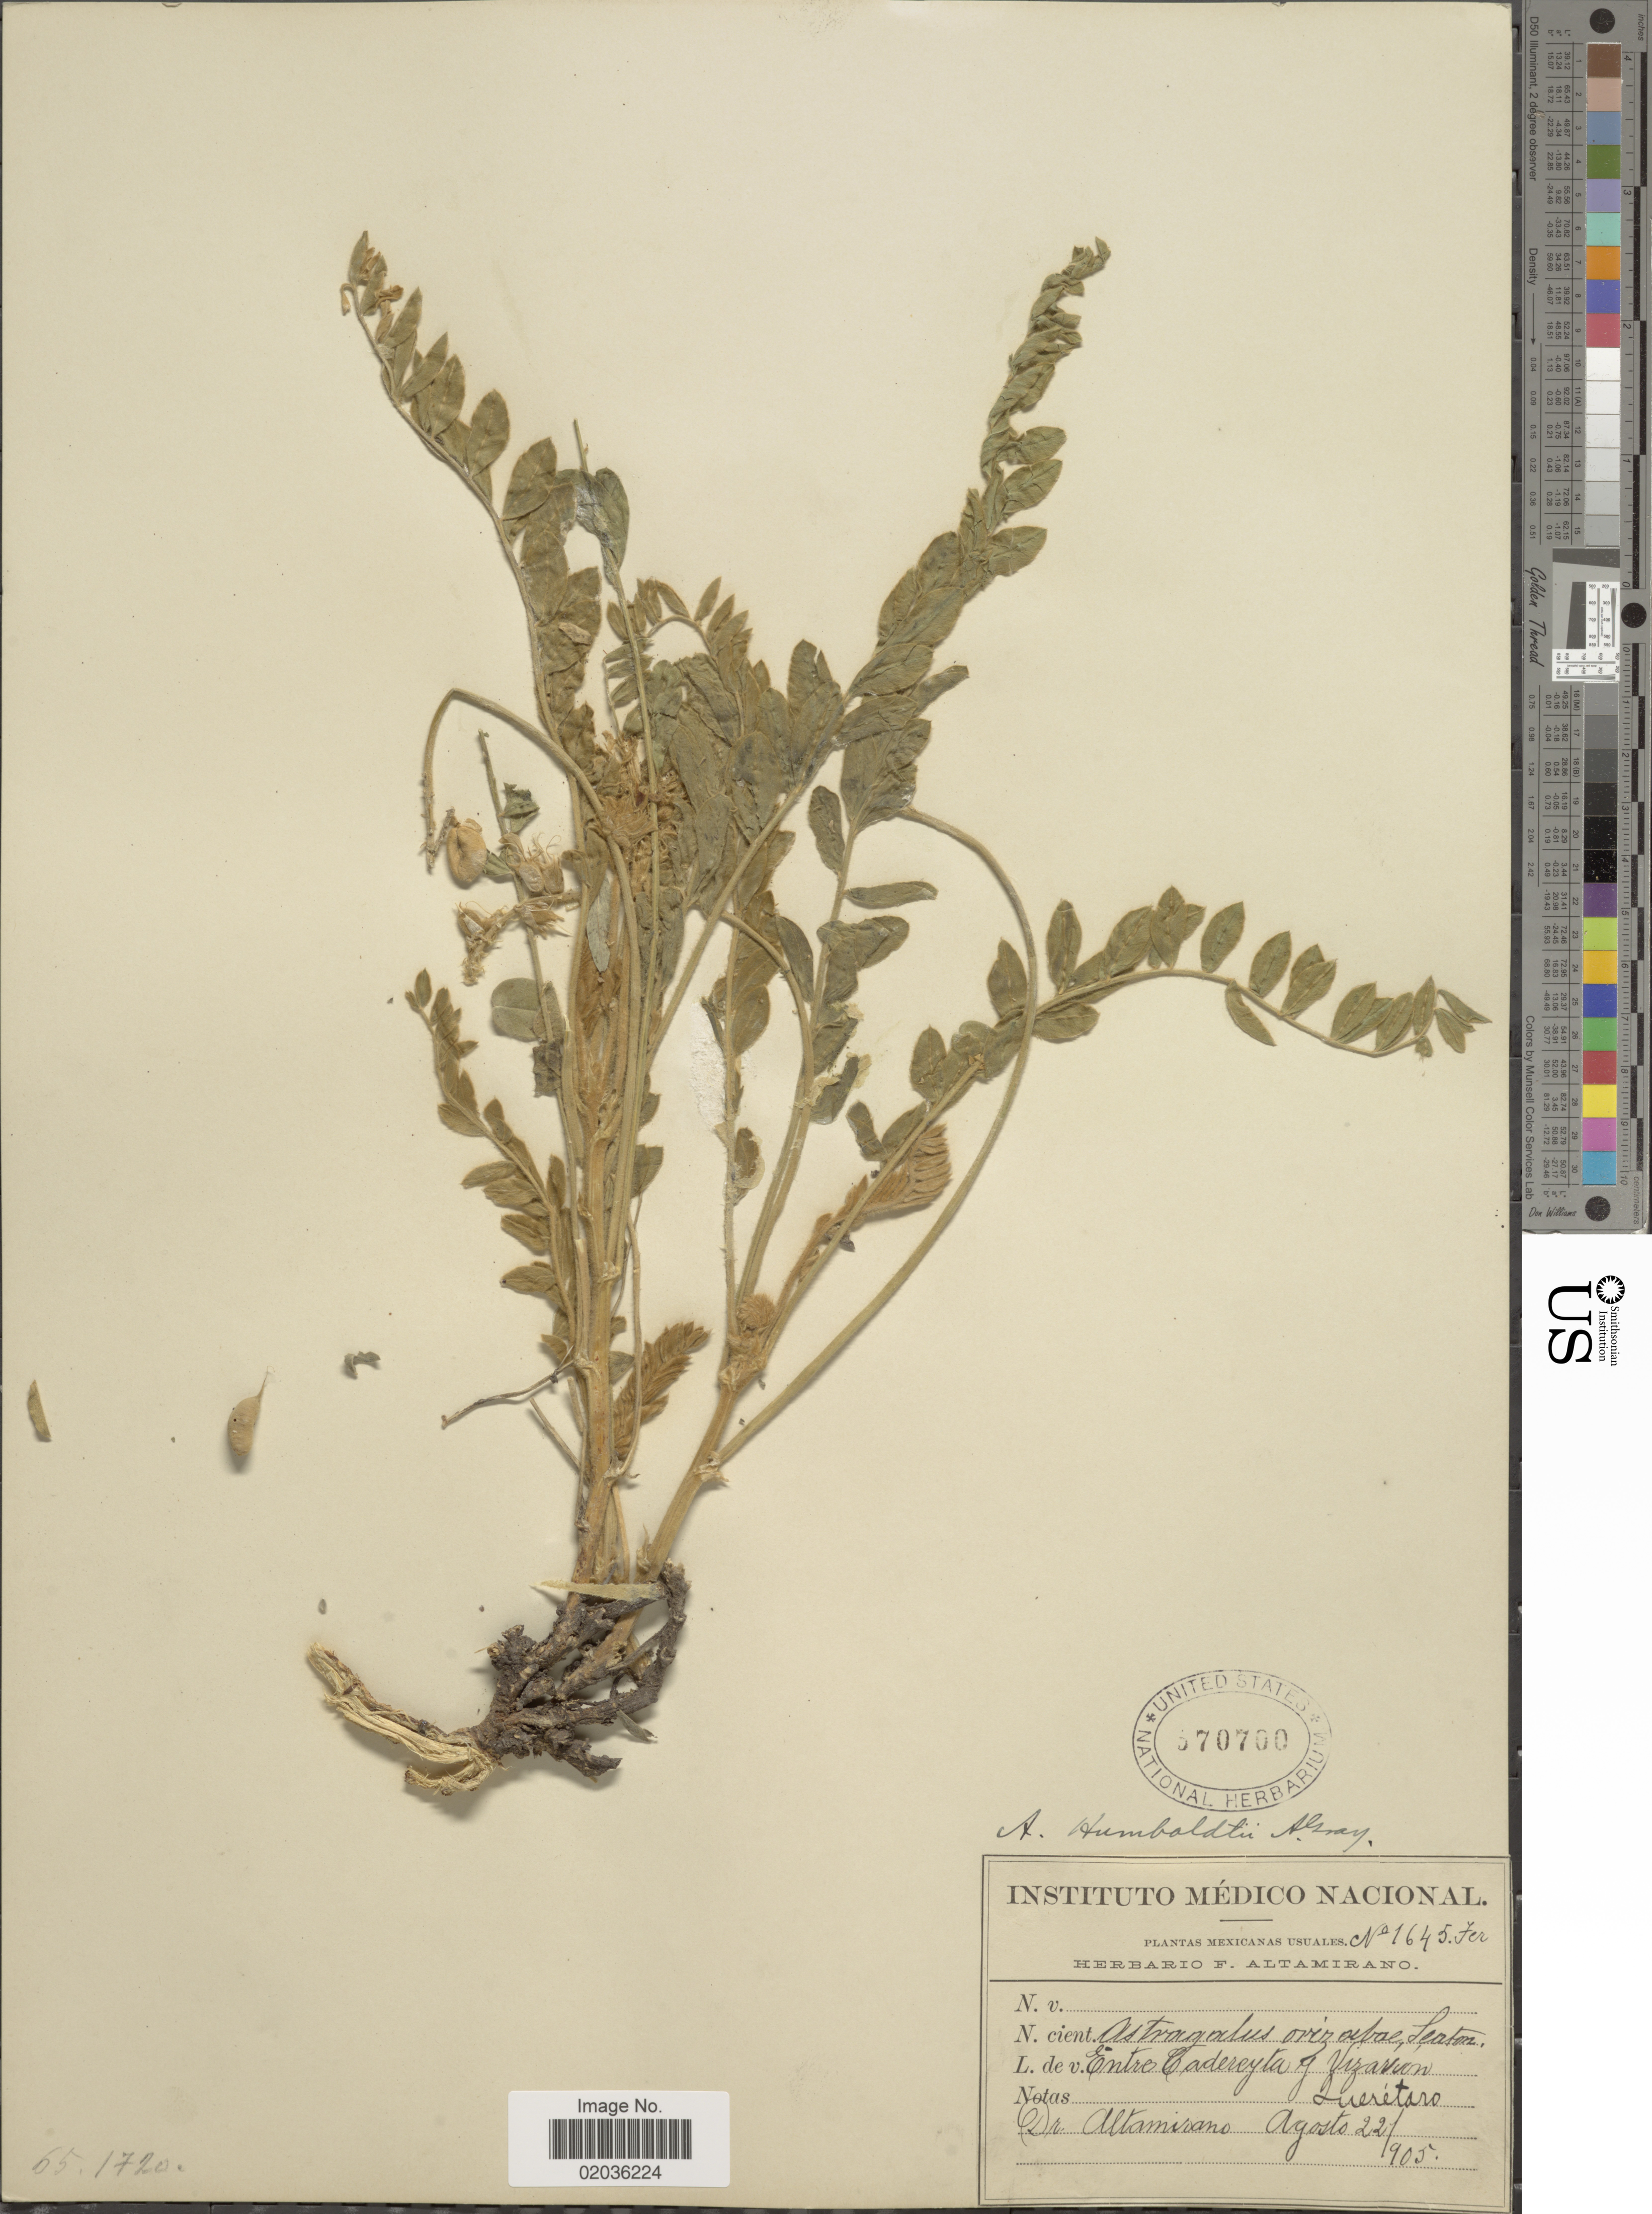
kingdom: Plantae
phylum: Tracheophyta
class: Magnoliopsida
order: Fabales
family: Fabaceae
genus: Astragalus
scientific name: Astragalus mollissimus var. irolanus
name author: (M.E. Jones) Barneby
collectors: F. Altamirano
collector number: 1645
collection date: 1905-08-22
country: Mexico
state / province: Querétaro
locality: Entre Cadereyta y Vizarron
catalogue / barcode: US 570700